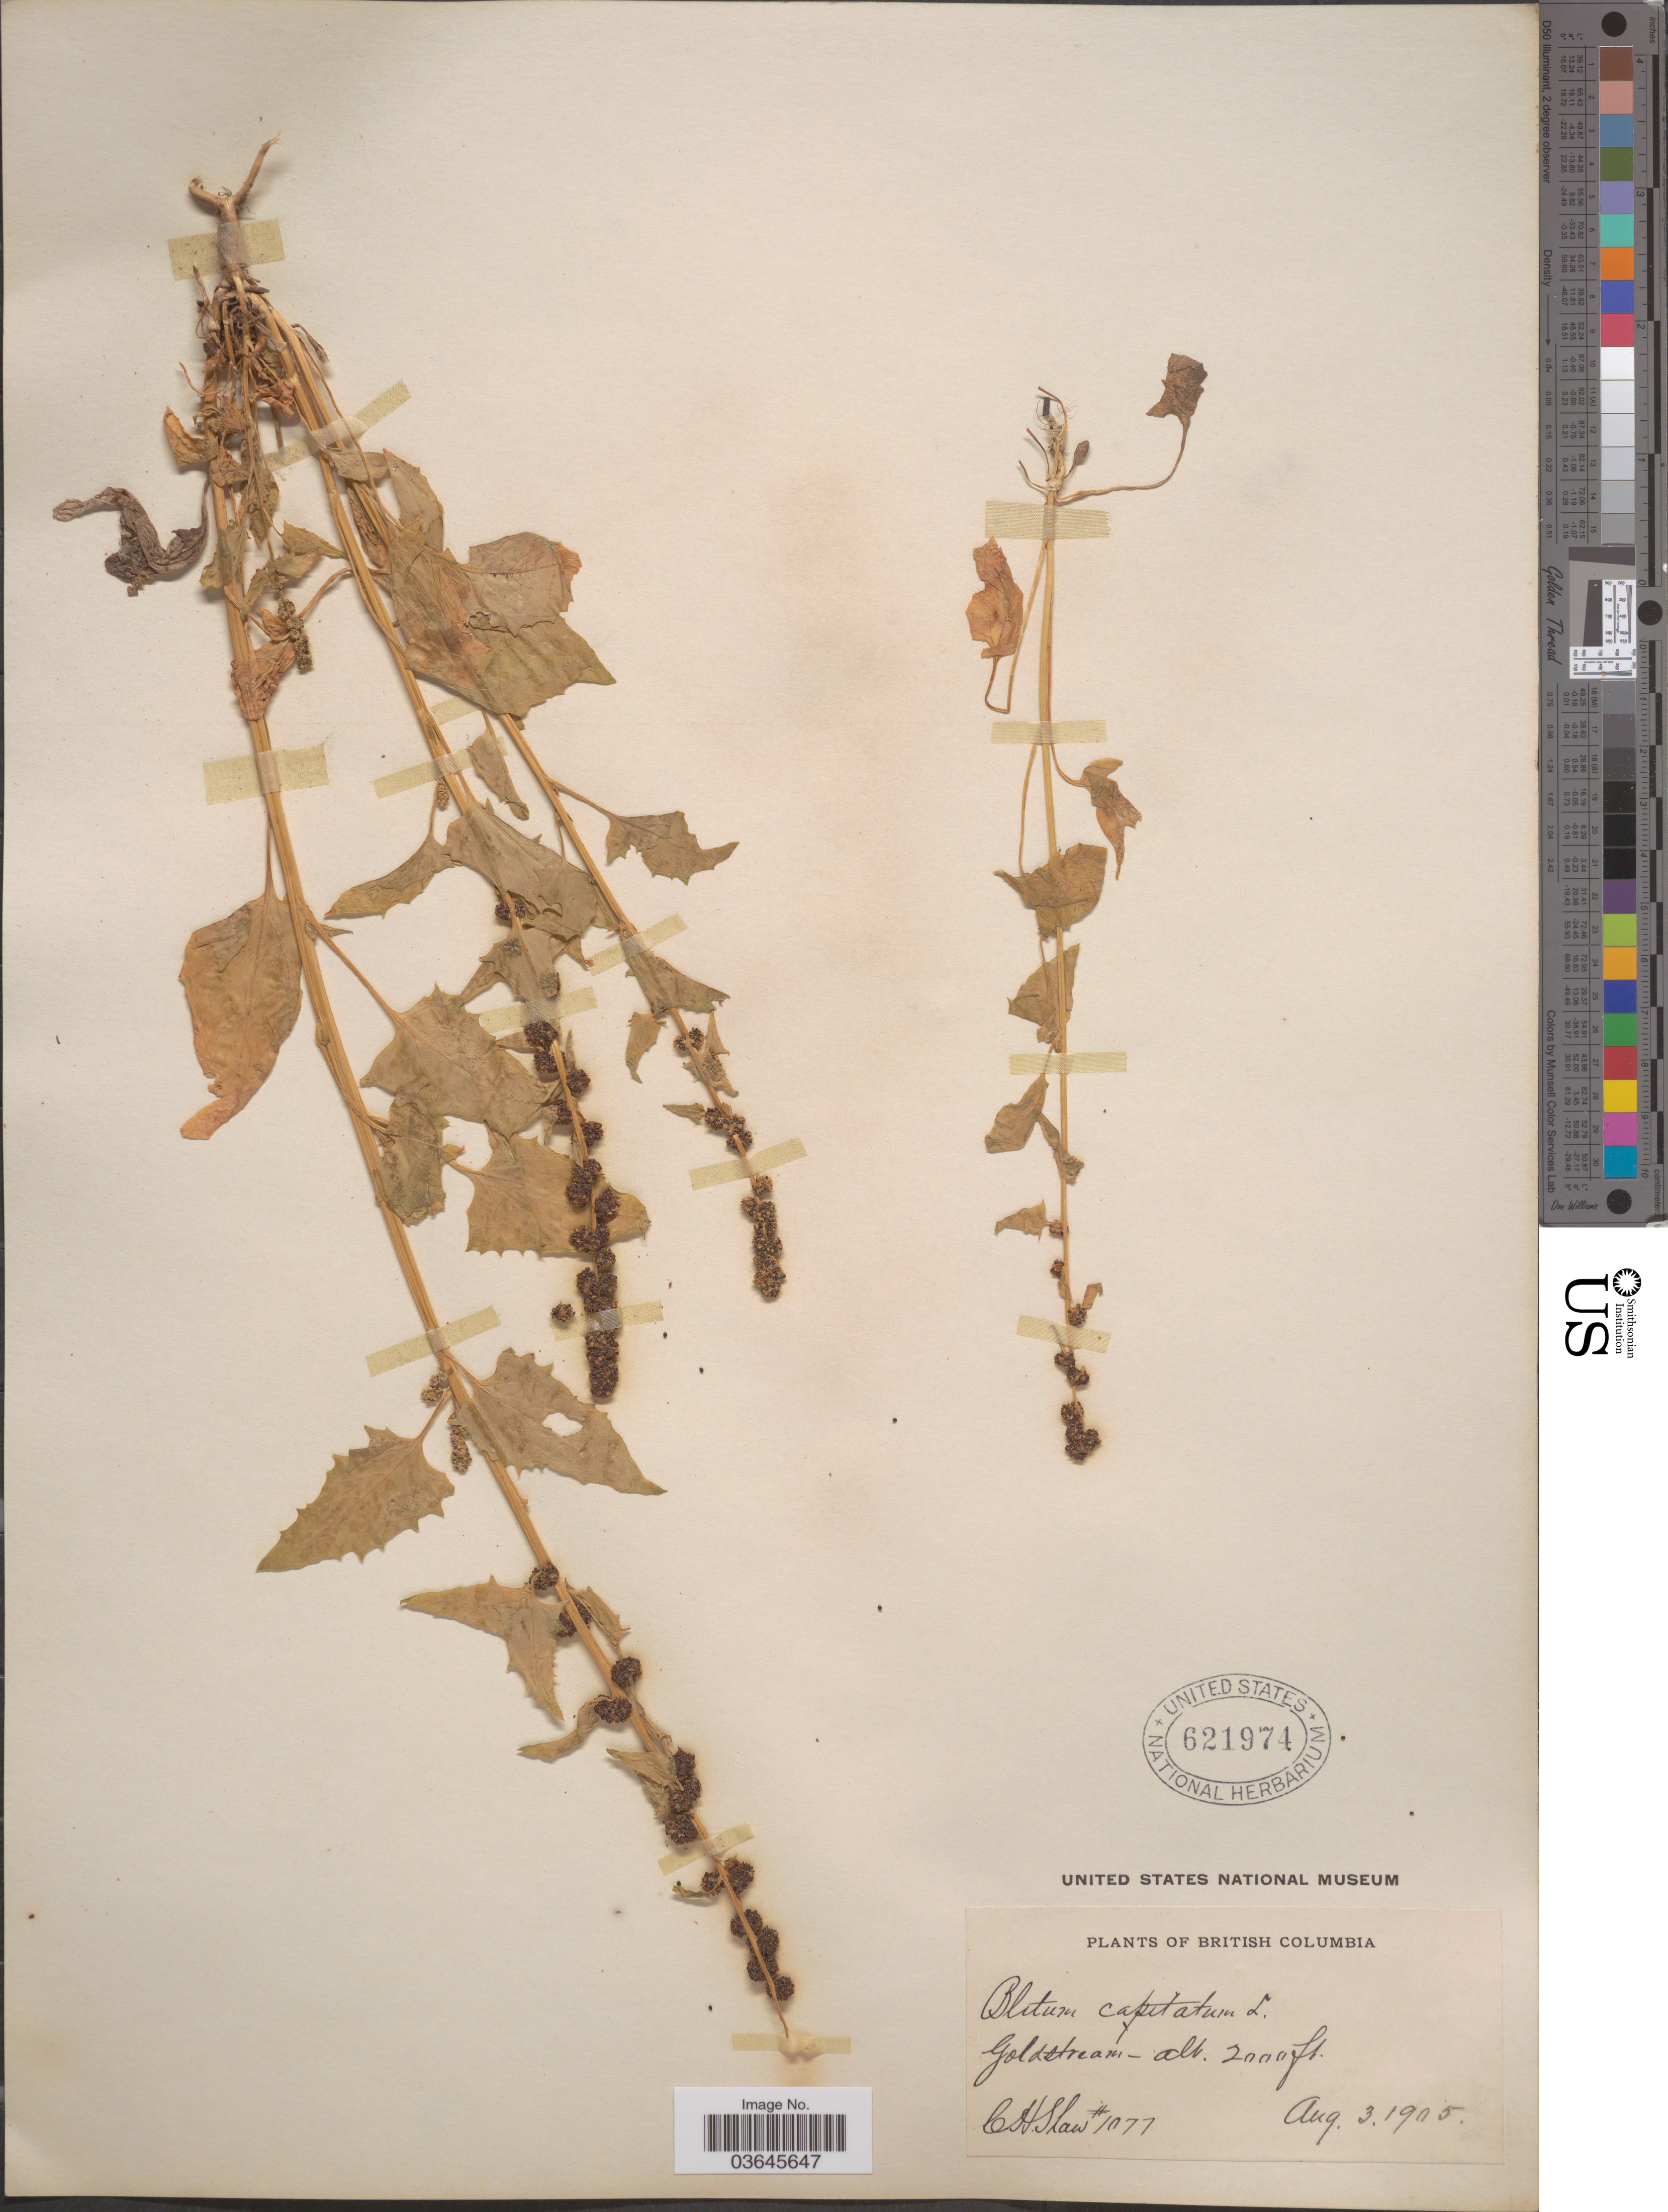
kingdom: Plantae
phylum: Tracheophyta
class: Magnoliopsida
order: Caryophyllales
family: Amaranthaceae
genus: Blitum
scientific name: Blitum capitatum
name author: L.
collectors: C. H. Shaw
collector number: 1077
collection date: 1905-08-03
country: Canada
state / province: British Columbia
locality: Goldstream.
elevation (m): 610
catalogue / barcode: US 621974